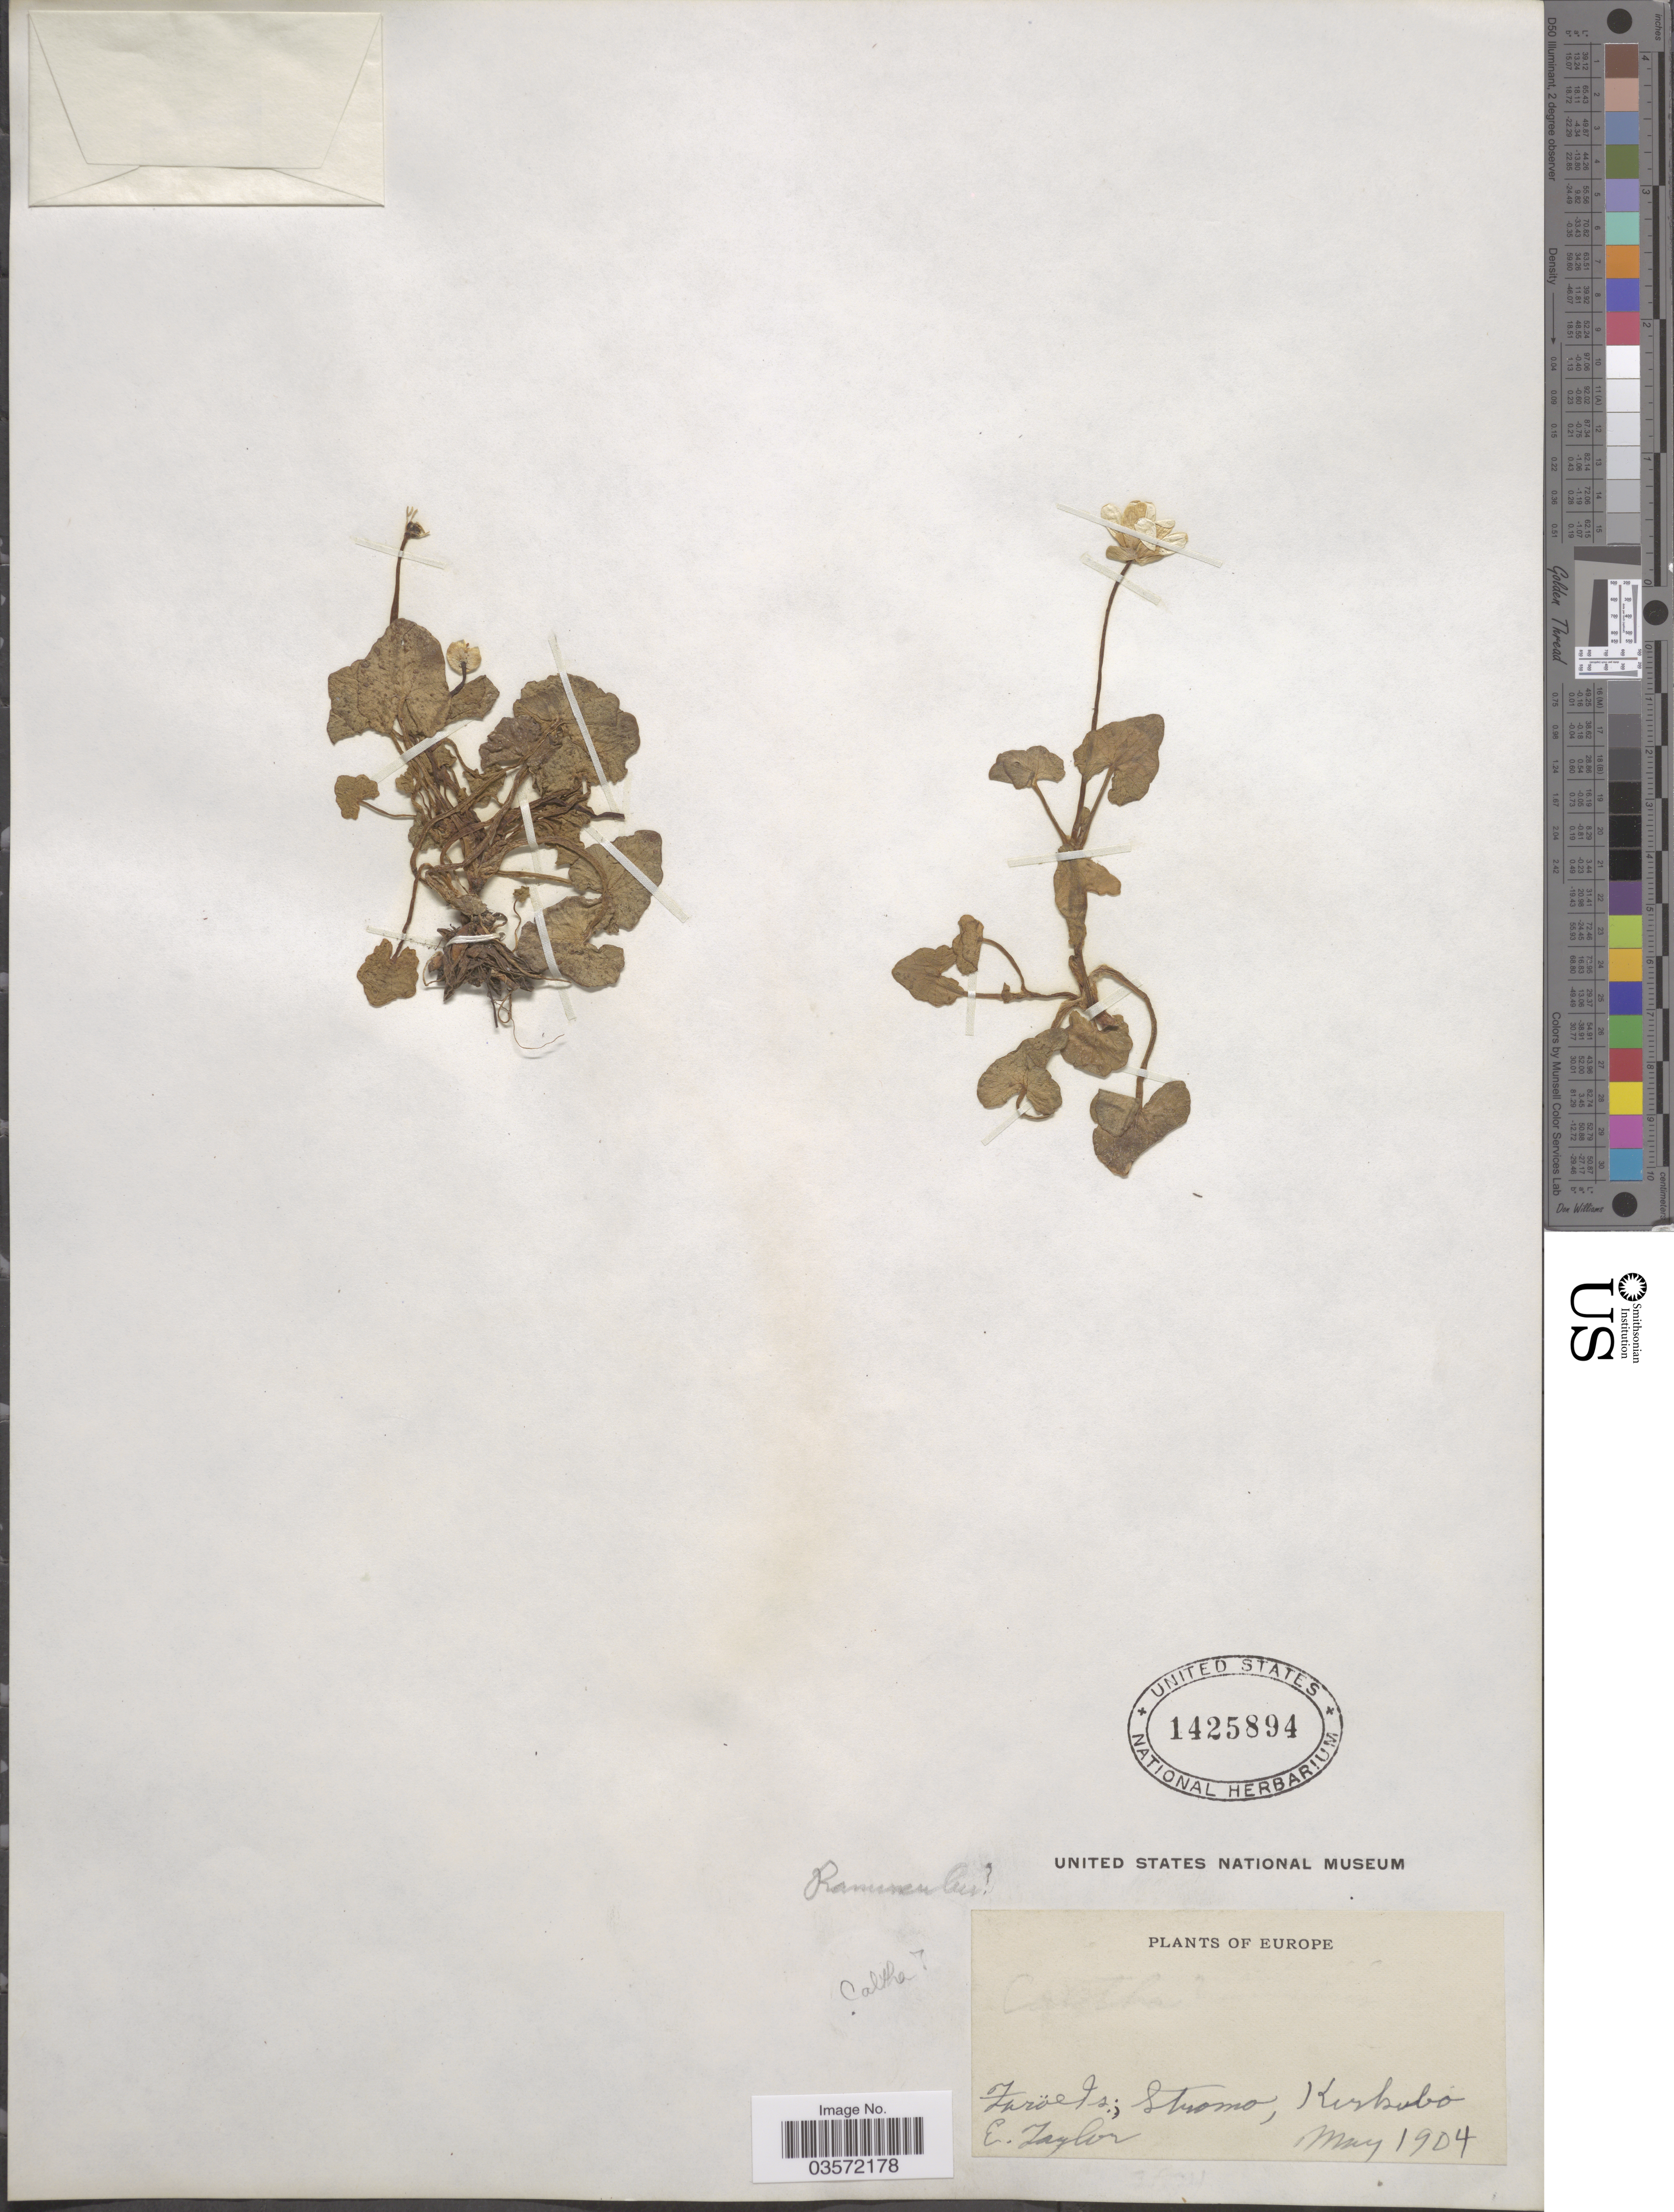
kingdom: Plantae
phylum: Tracheophyta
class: Magnoliopsida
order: Ranunculales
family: Ranunculaceae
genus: Ranunculus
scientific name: Ranunculus sp.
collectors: E. Taylor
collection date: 1904-05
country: Faroe Islands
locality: Faröe Is.; Stromo, Kirkubo. [interpreted] Europe.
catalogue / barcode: US 1425894